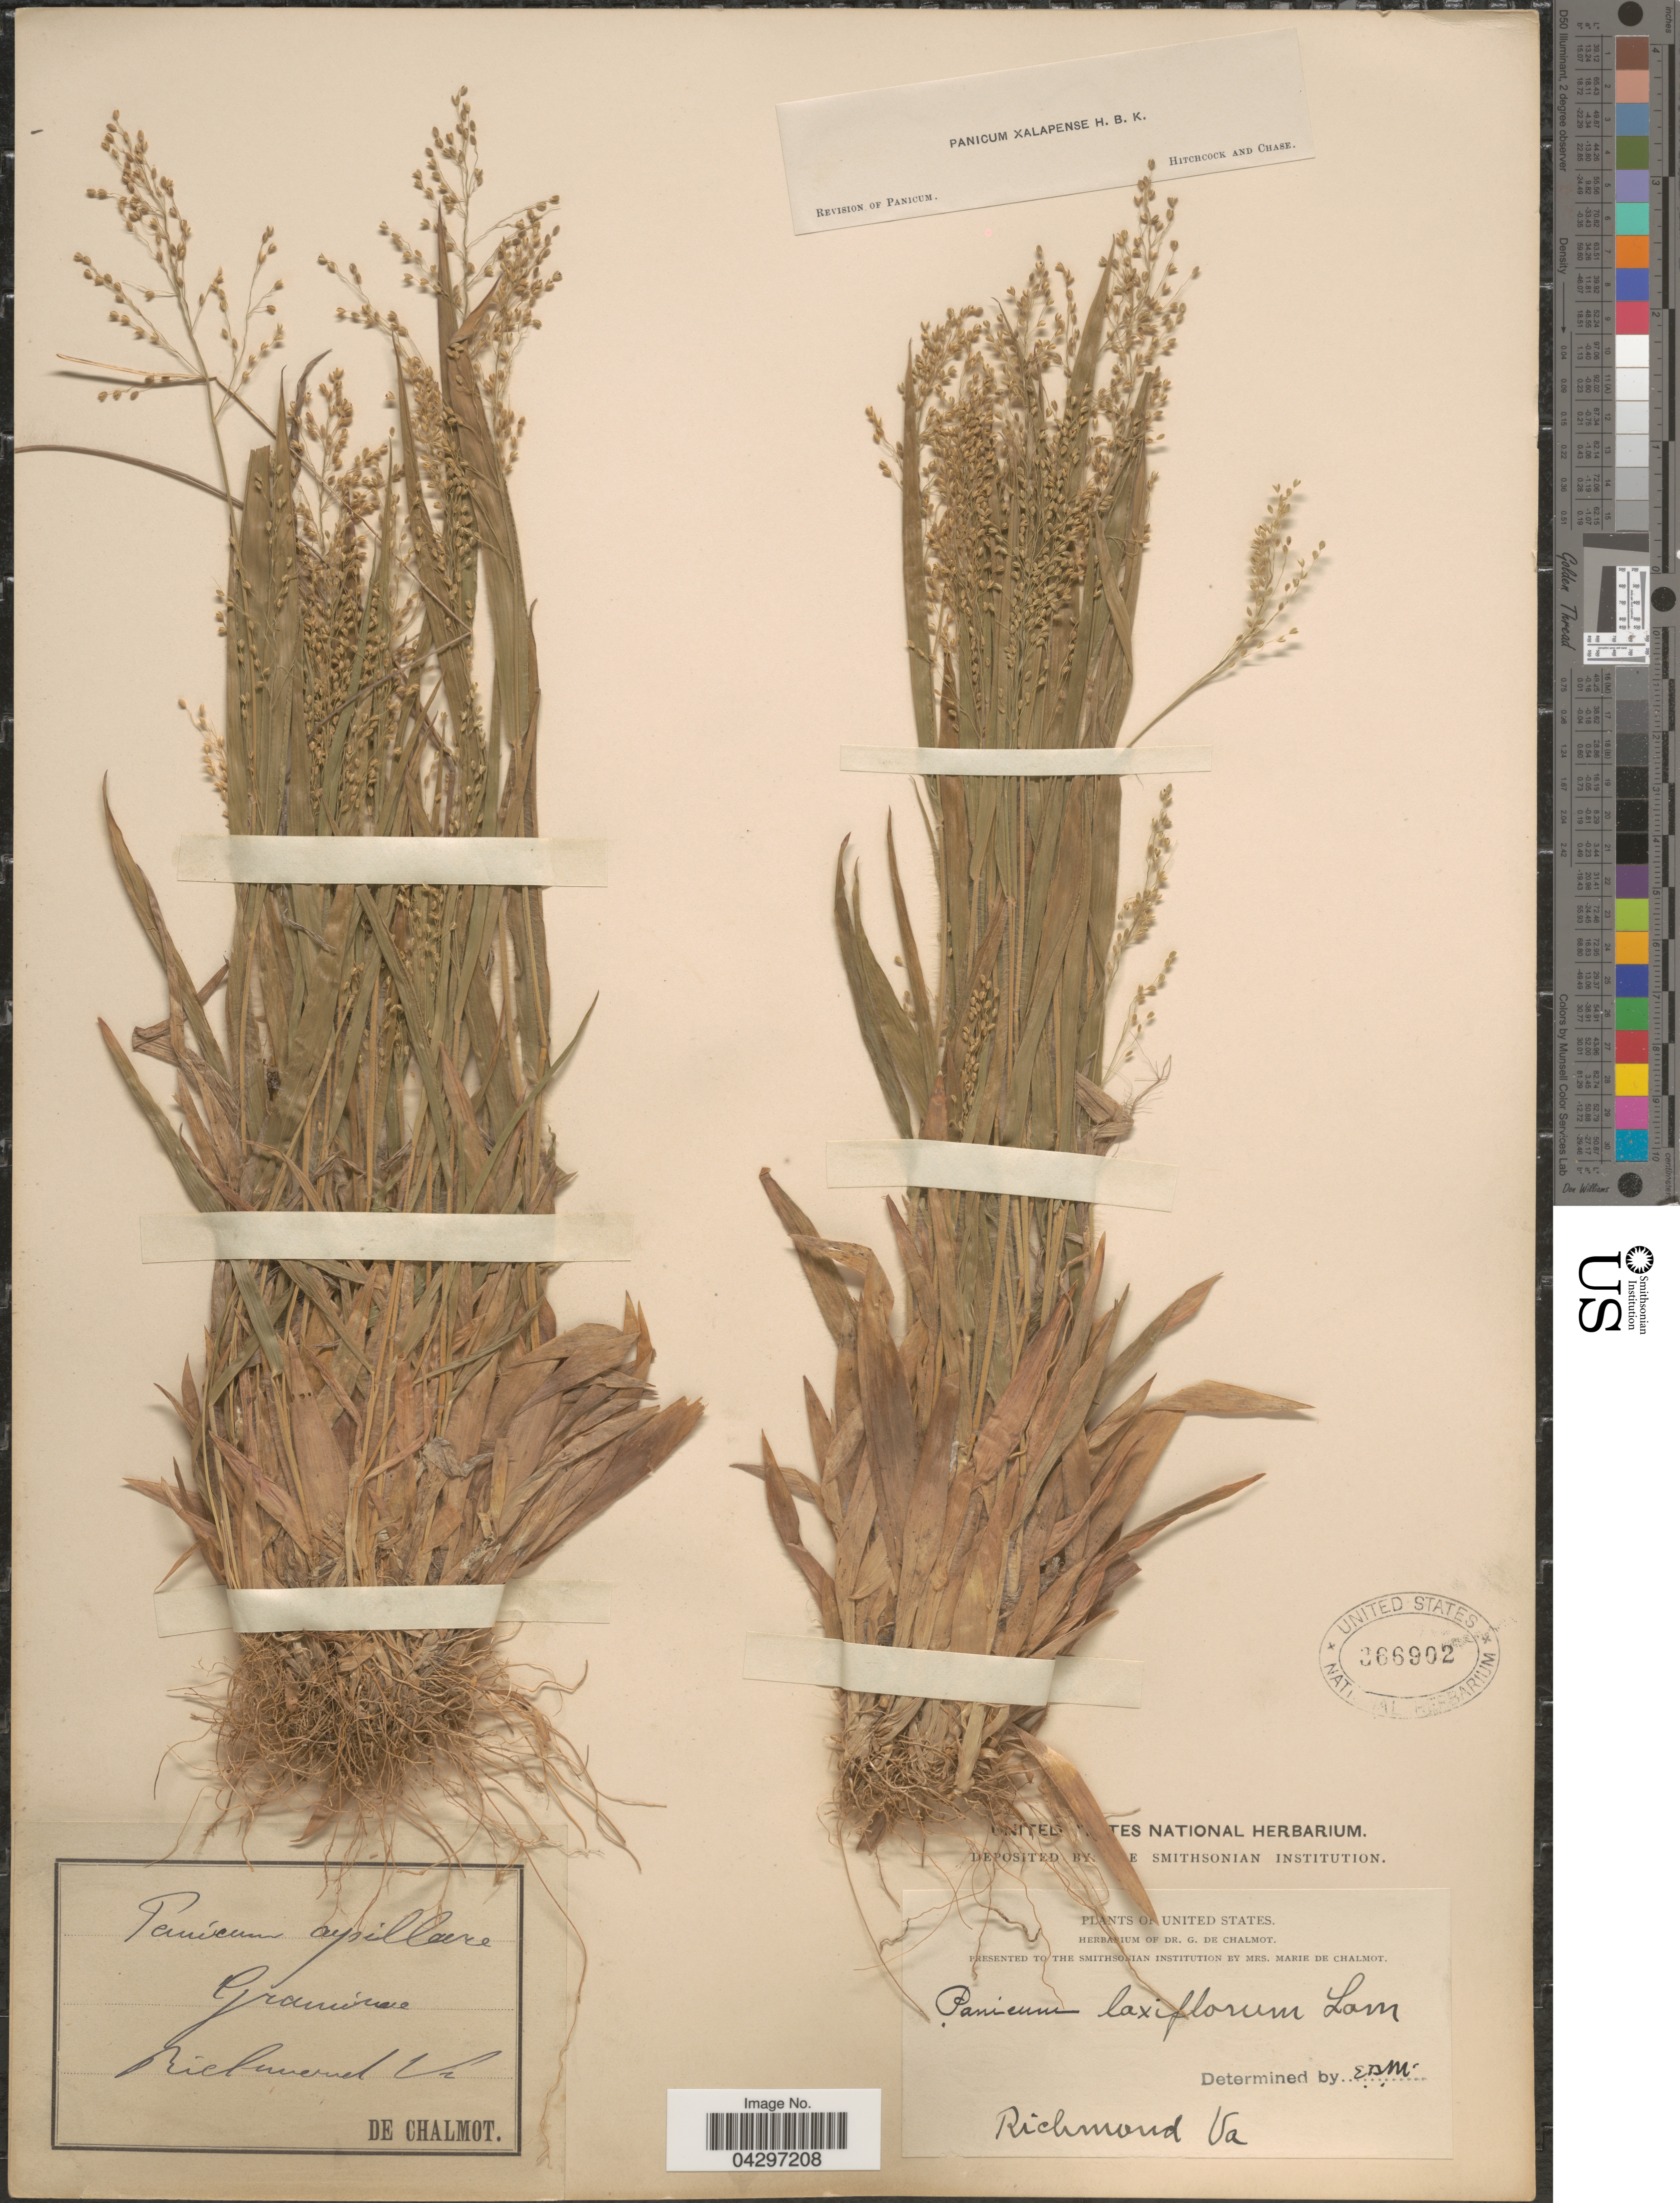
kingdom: Plantae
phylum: Tracheophyta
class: Liliopsida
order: Poales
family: Poaceae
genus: Panicum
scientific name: Panicum capillare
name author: L.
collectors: De Chalmot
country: United States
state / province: Virginia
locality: Richmond.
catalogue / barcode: US 366902